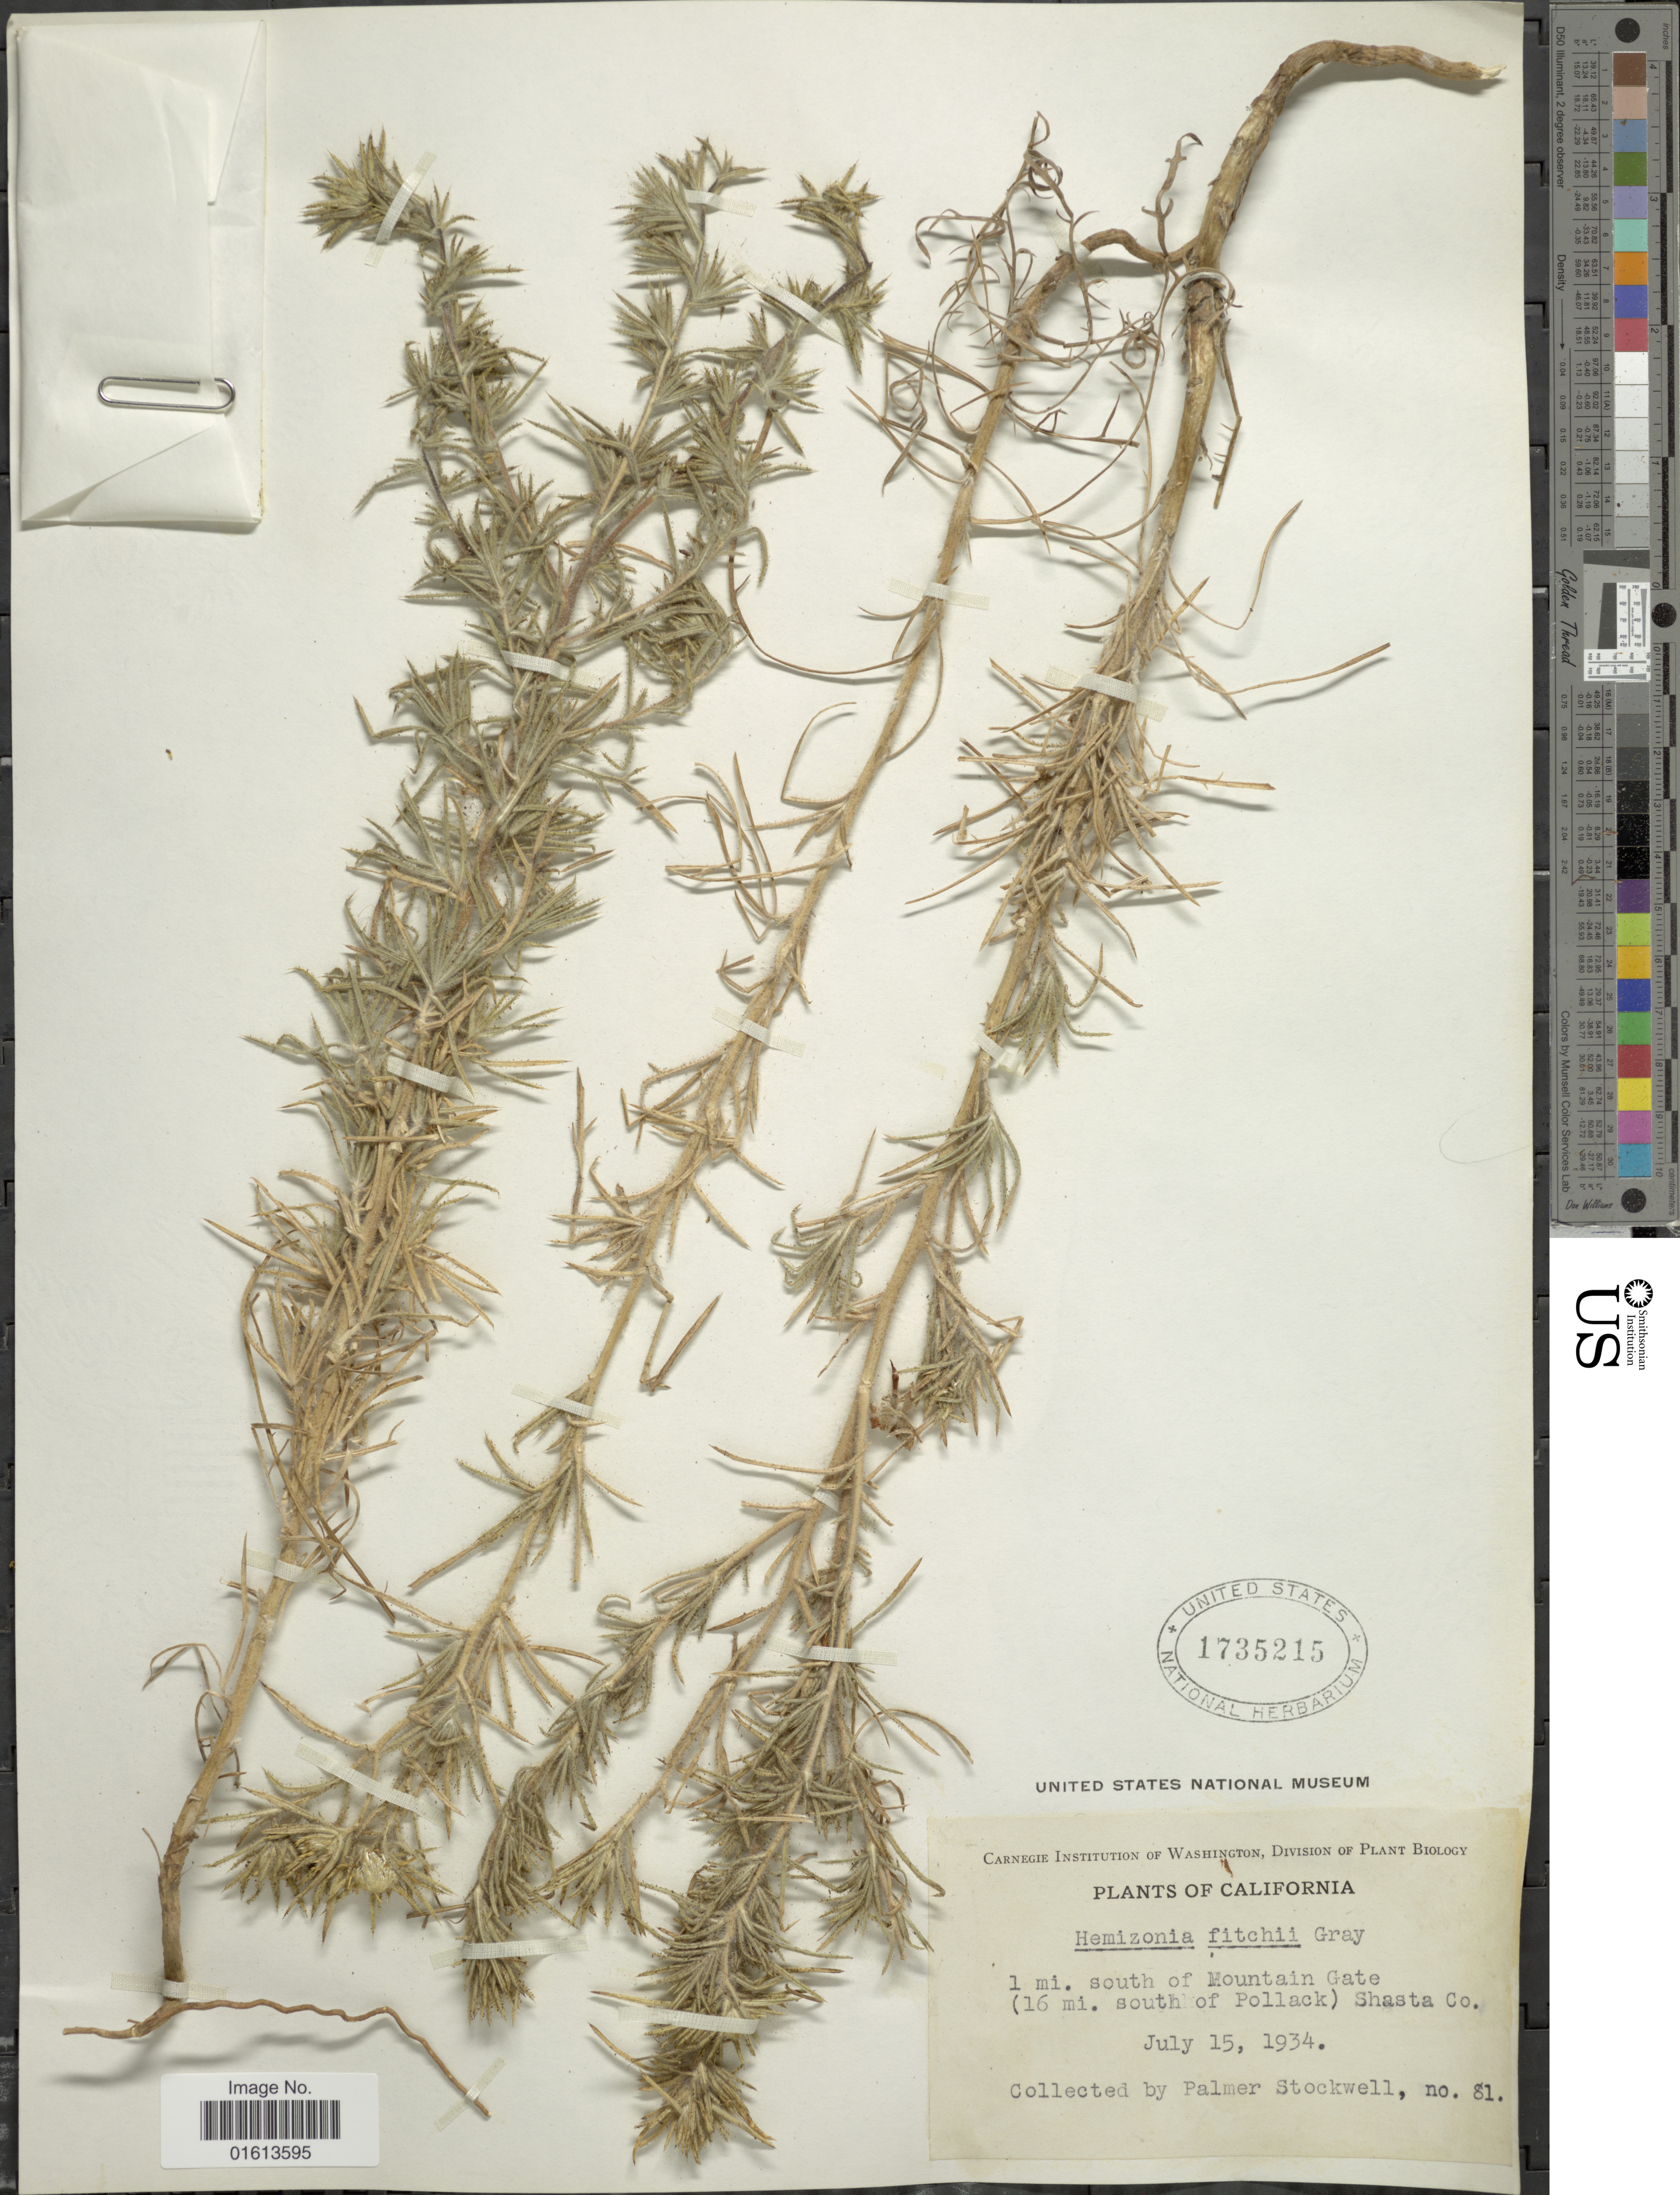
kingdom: Plantae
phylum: Tracheophyta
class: Magnoliopsida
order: Asterales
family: Asteraceae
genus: Centromadia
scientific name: Centromadia fitchii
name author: (A. Gray) Greene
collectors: P. Stockwell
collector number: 81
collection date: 1934-07-15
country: United States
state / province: California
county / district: Shasta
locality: California. 1 mi. south of Mountain Gate (16 mi. south of pollack) Shasta Co.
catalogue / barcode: US 1735215